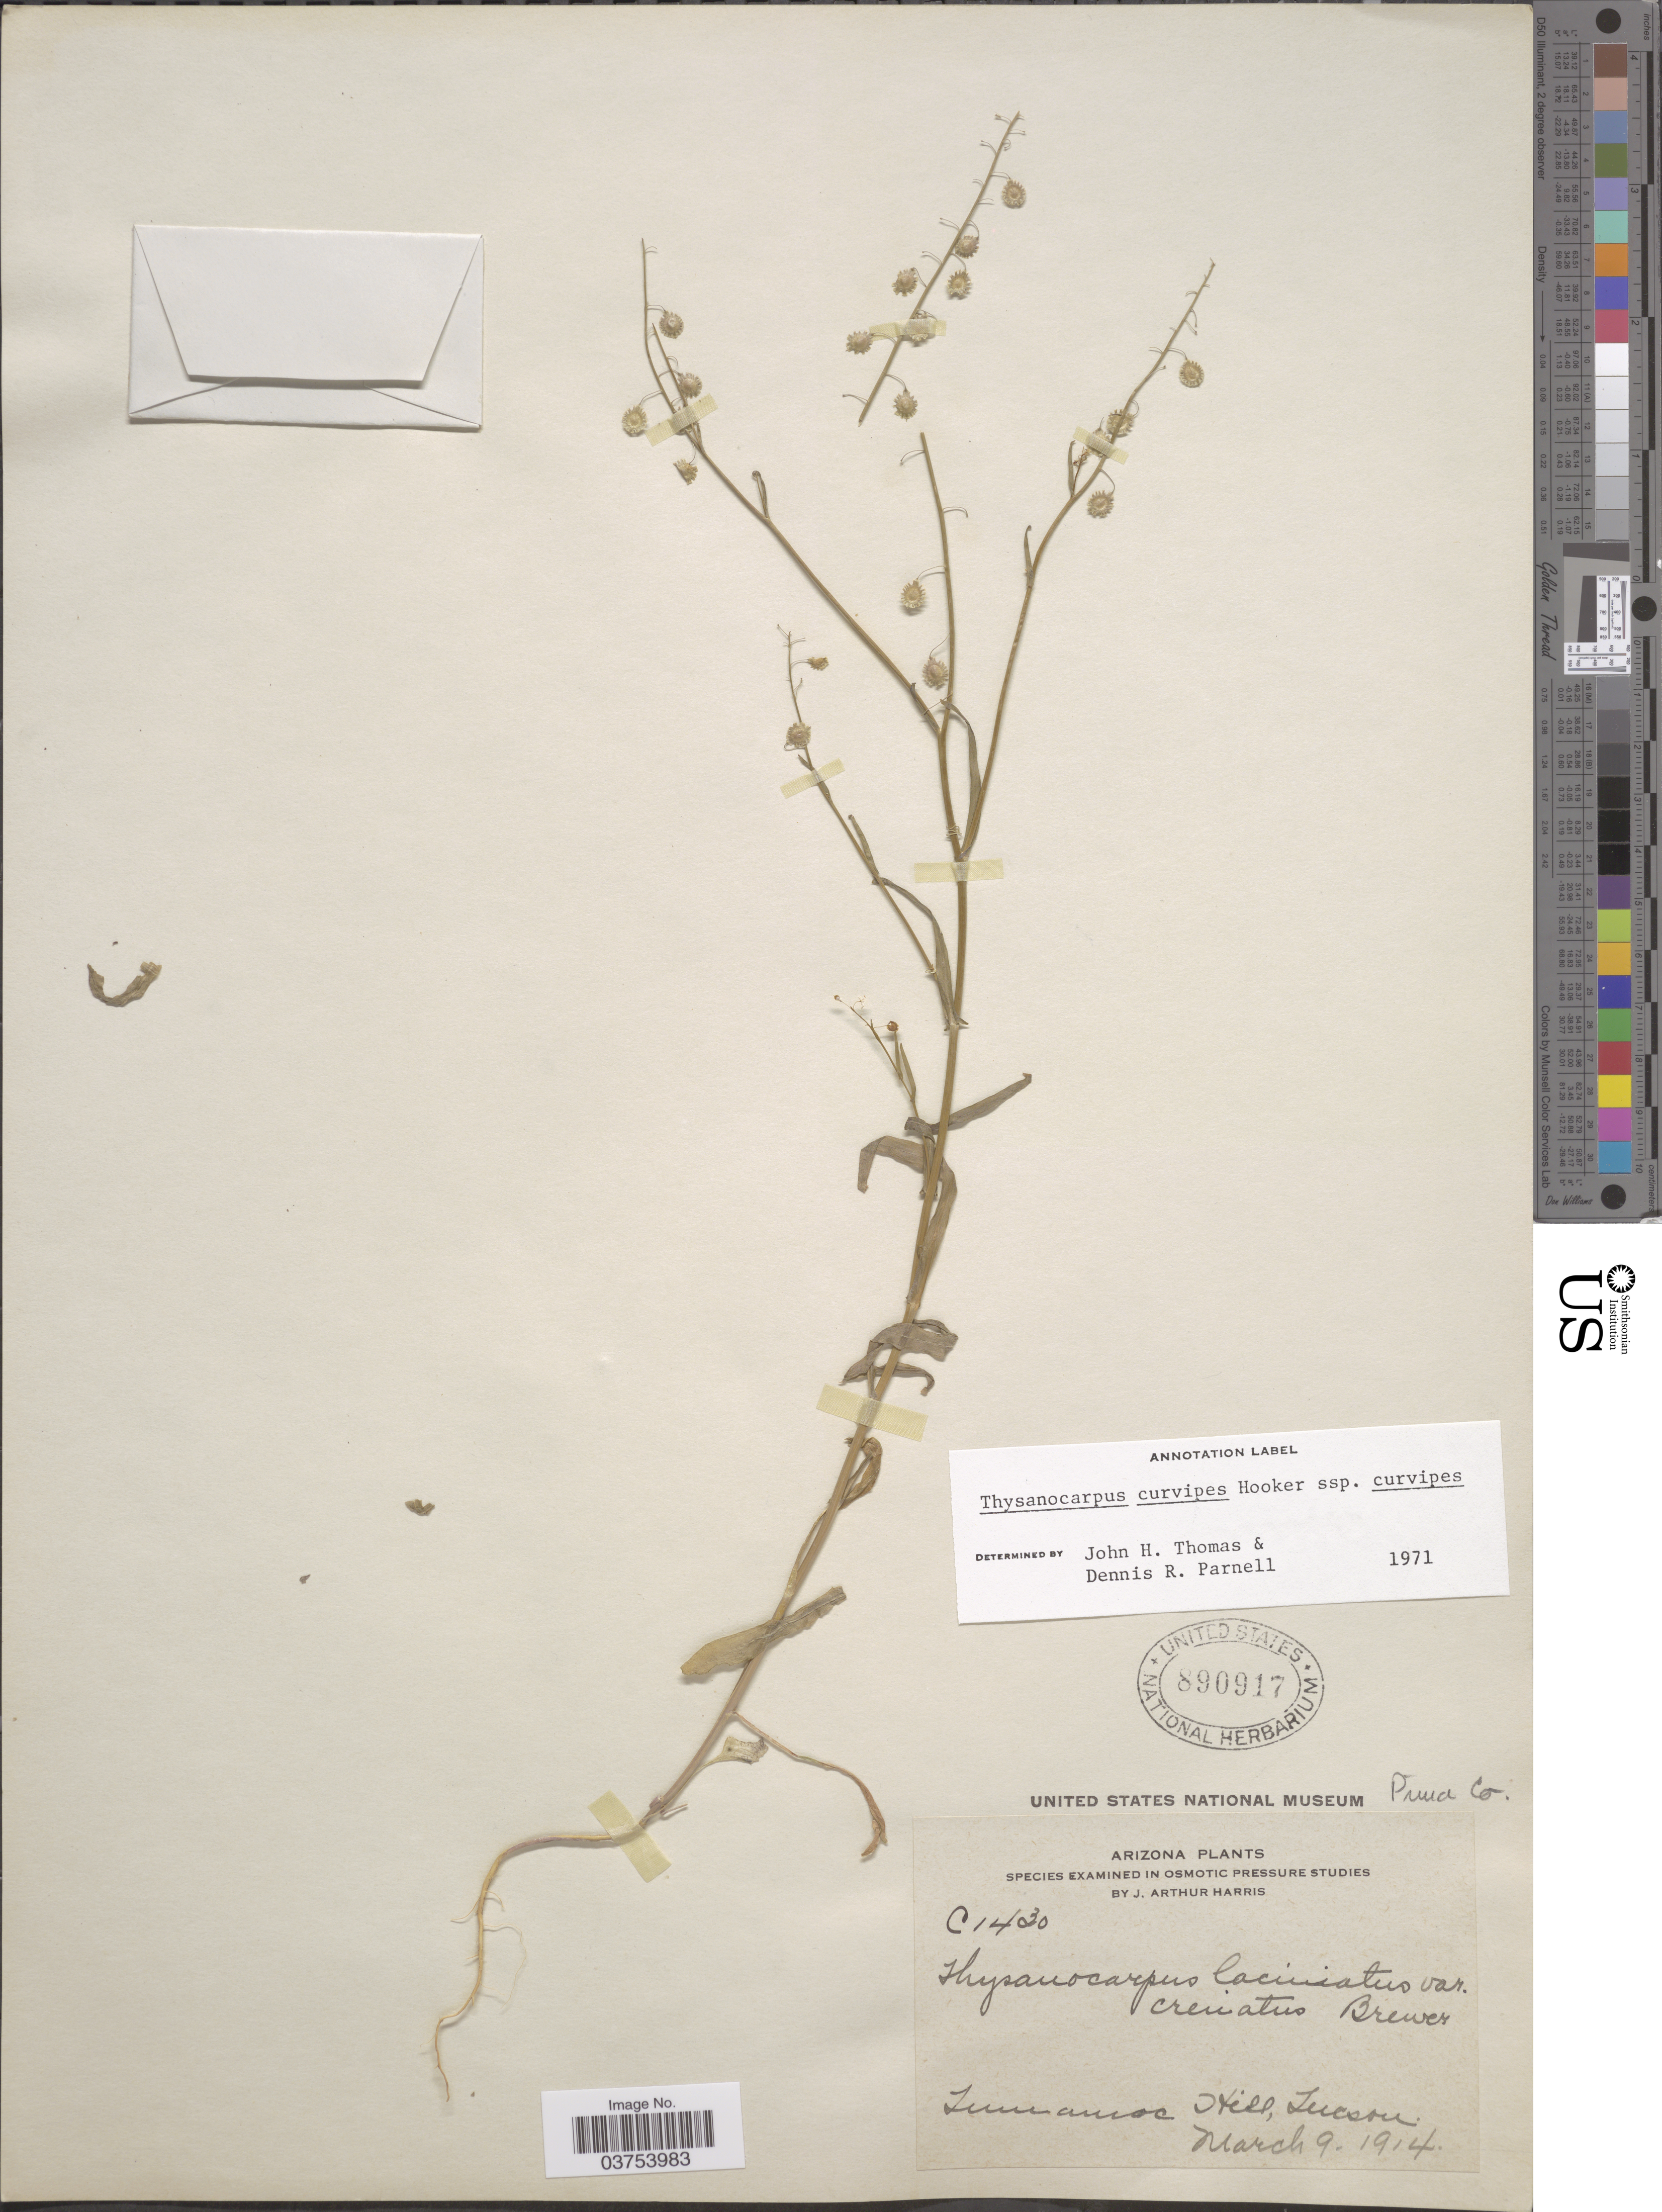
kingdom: Plantae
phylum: Tracheophyta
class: Magnoliopsida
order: Brassicales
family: Brassicaceae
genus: Thysanocarpus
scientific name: Thysanocarpus curvipes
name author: Hook.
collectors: J. A. Harris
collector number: C1430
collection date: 1914-03-09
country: United States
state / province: Arizona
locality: Pima Co. Tumamoc Hill, Tucson.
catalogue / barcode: US 890917